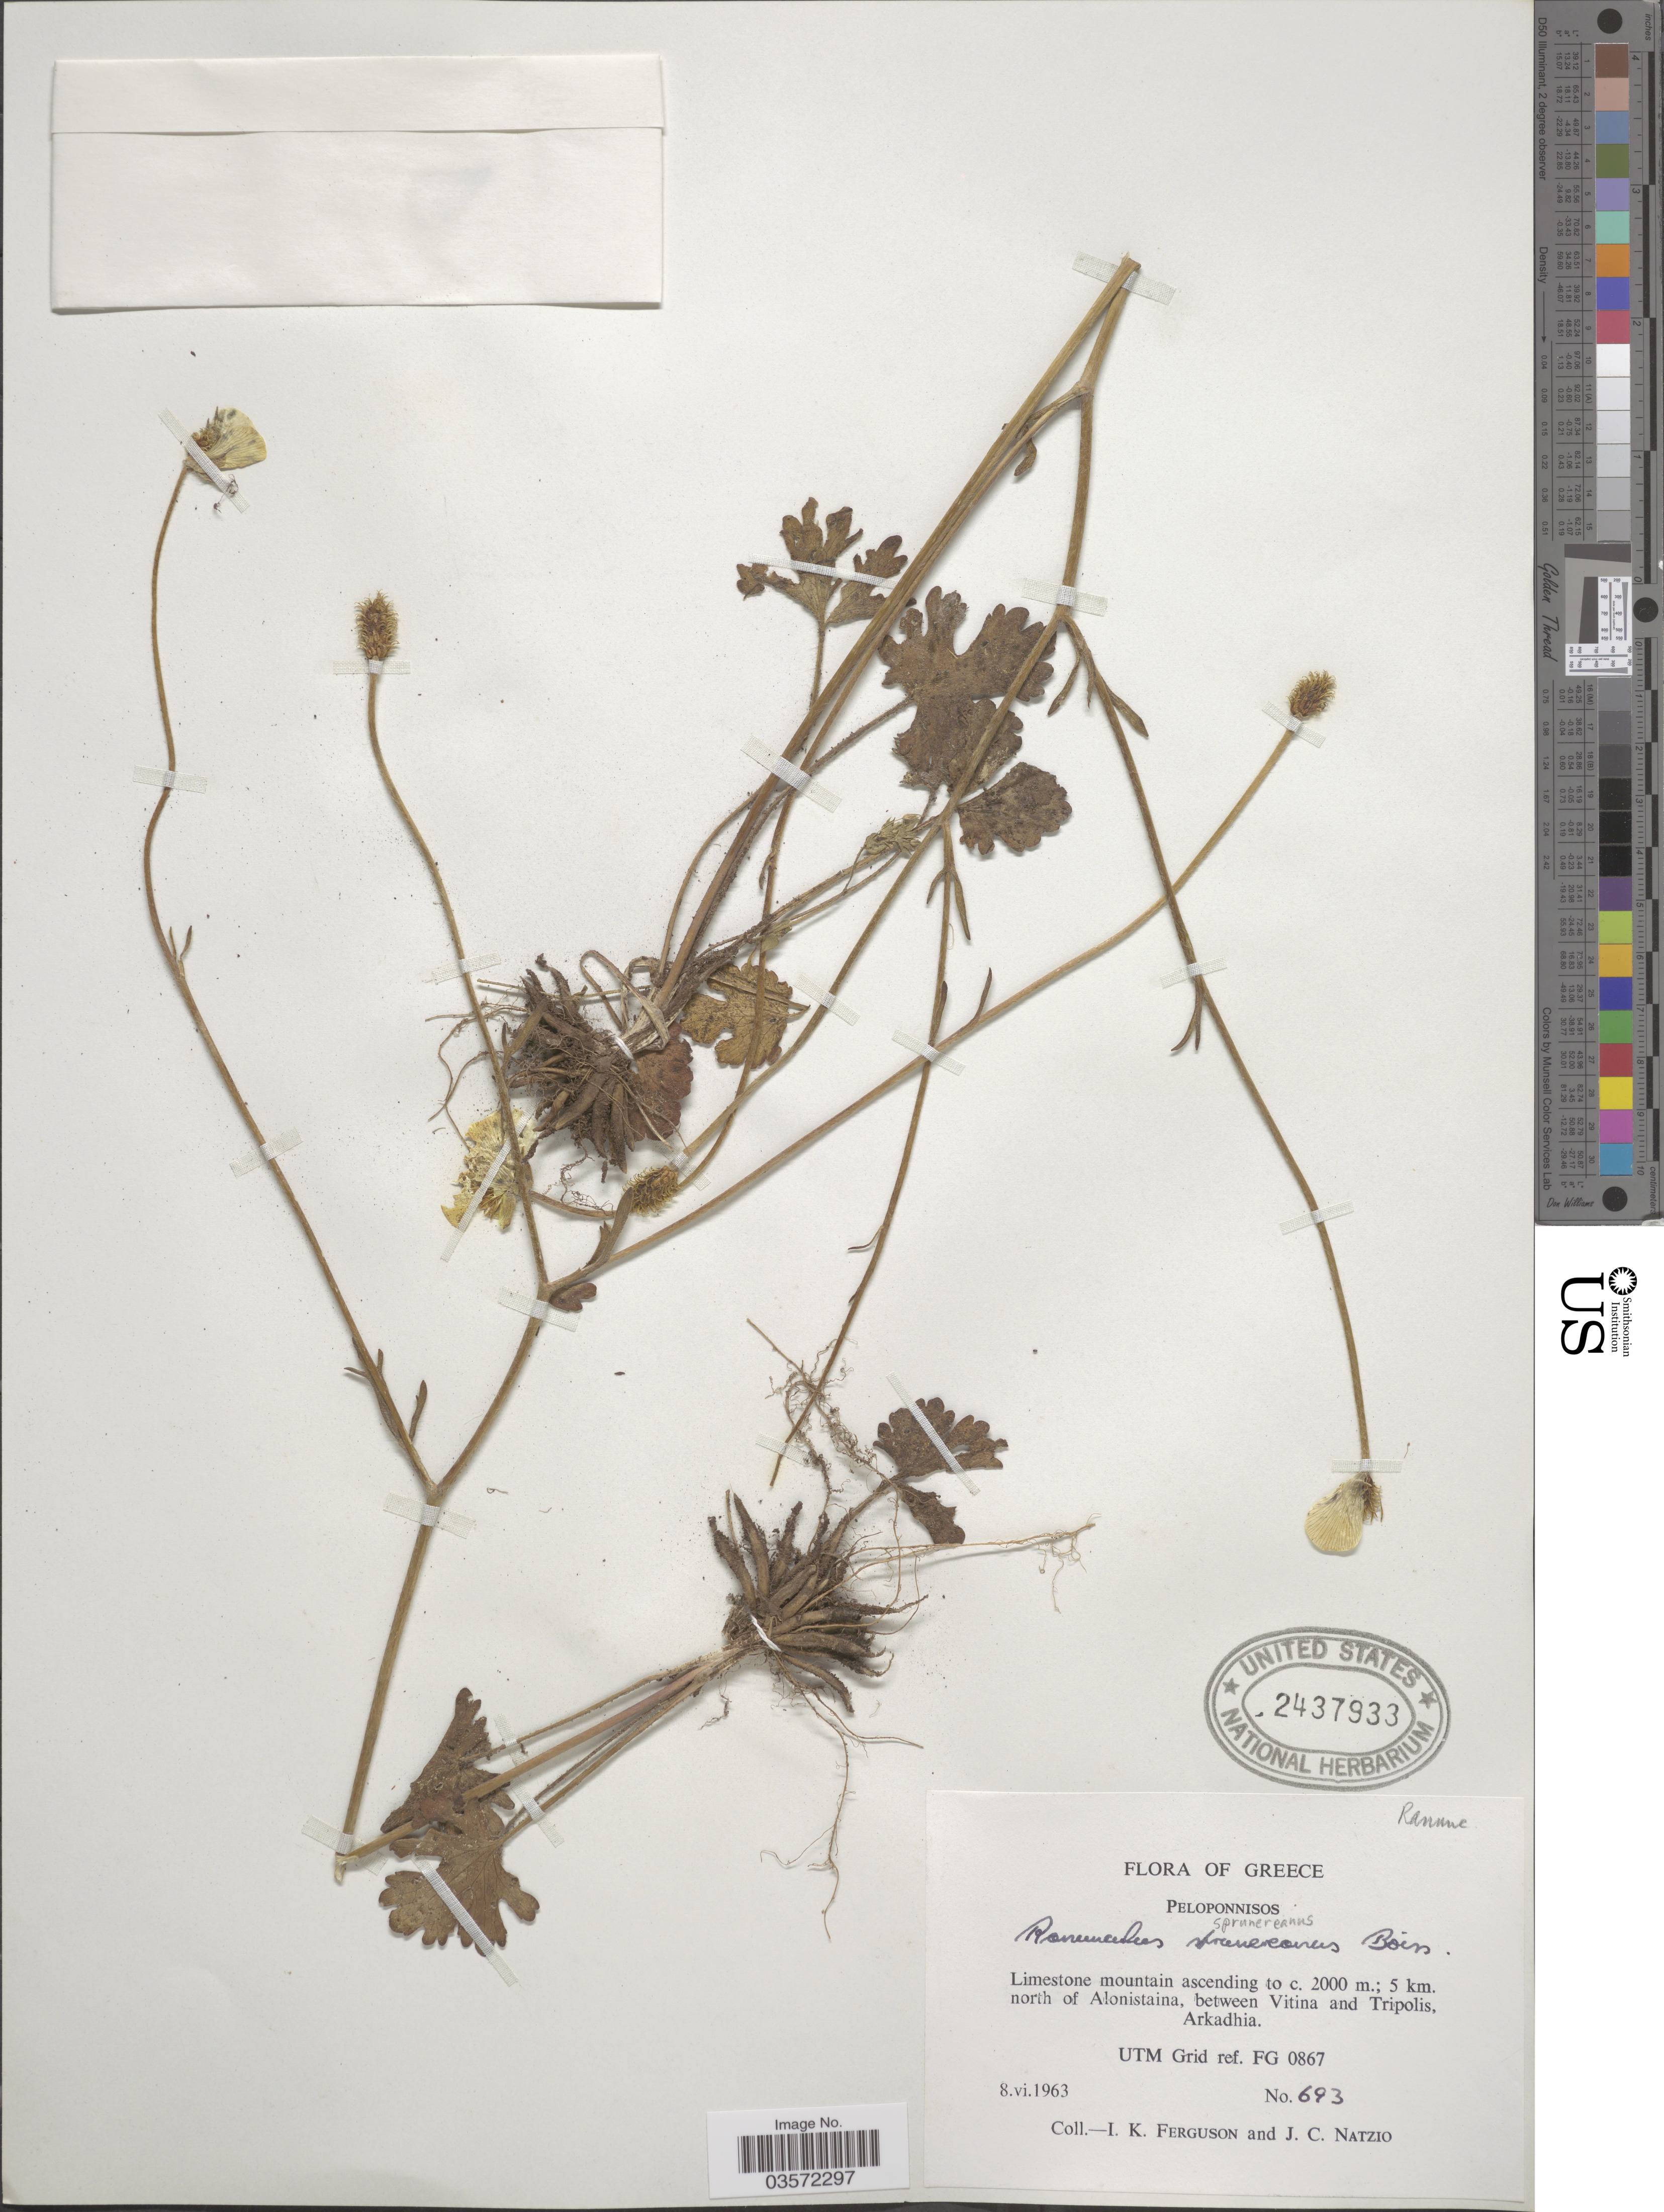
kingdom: Plantae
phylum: Tracheophyta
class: Magnoliopsida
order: Ranunculales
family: Ranunculaceae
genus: Ranunculus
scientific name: Ranunculus sprunerianus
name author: Boiss.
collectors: I. K. Ferguson & J. Natzio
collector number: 693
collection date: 1963-06-08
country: Greece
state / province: Peloponnese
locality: Peloponnisos. 5 km. north of Alonistaina, between Vitina and Tripilos, Arkadhia. UTM Grid ref. FG 0867.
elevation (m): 2000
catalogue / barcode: US 2437933